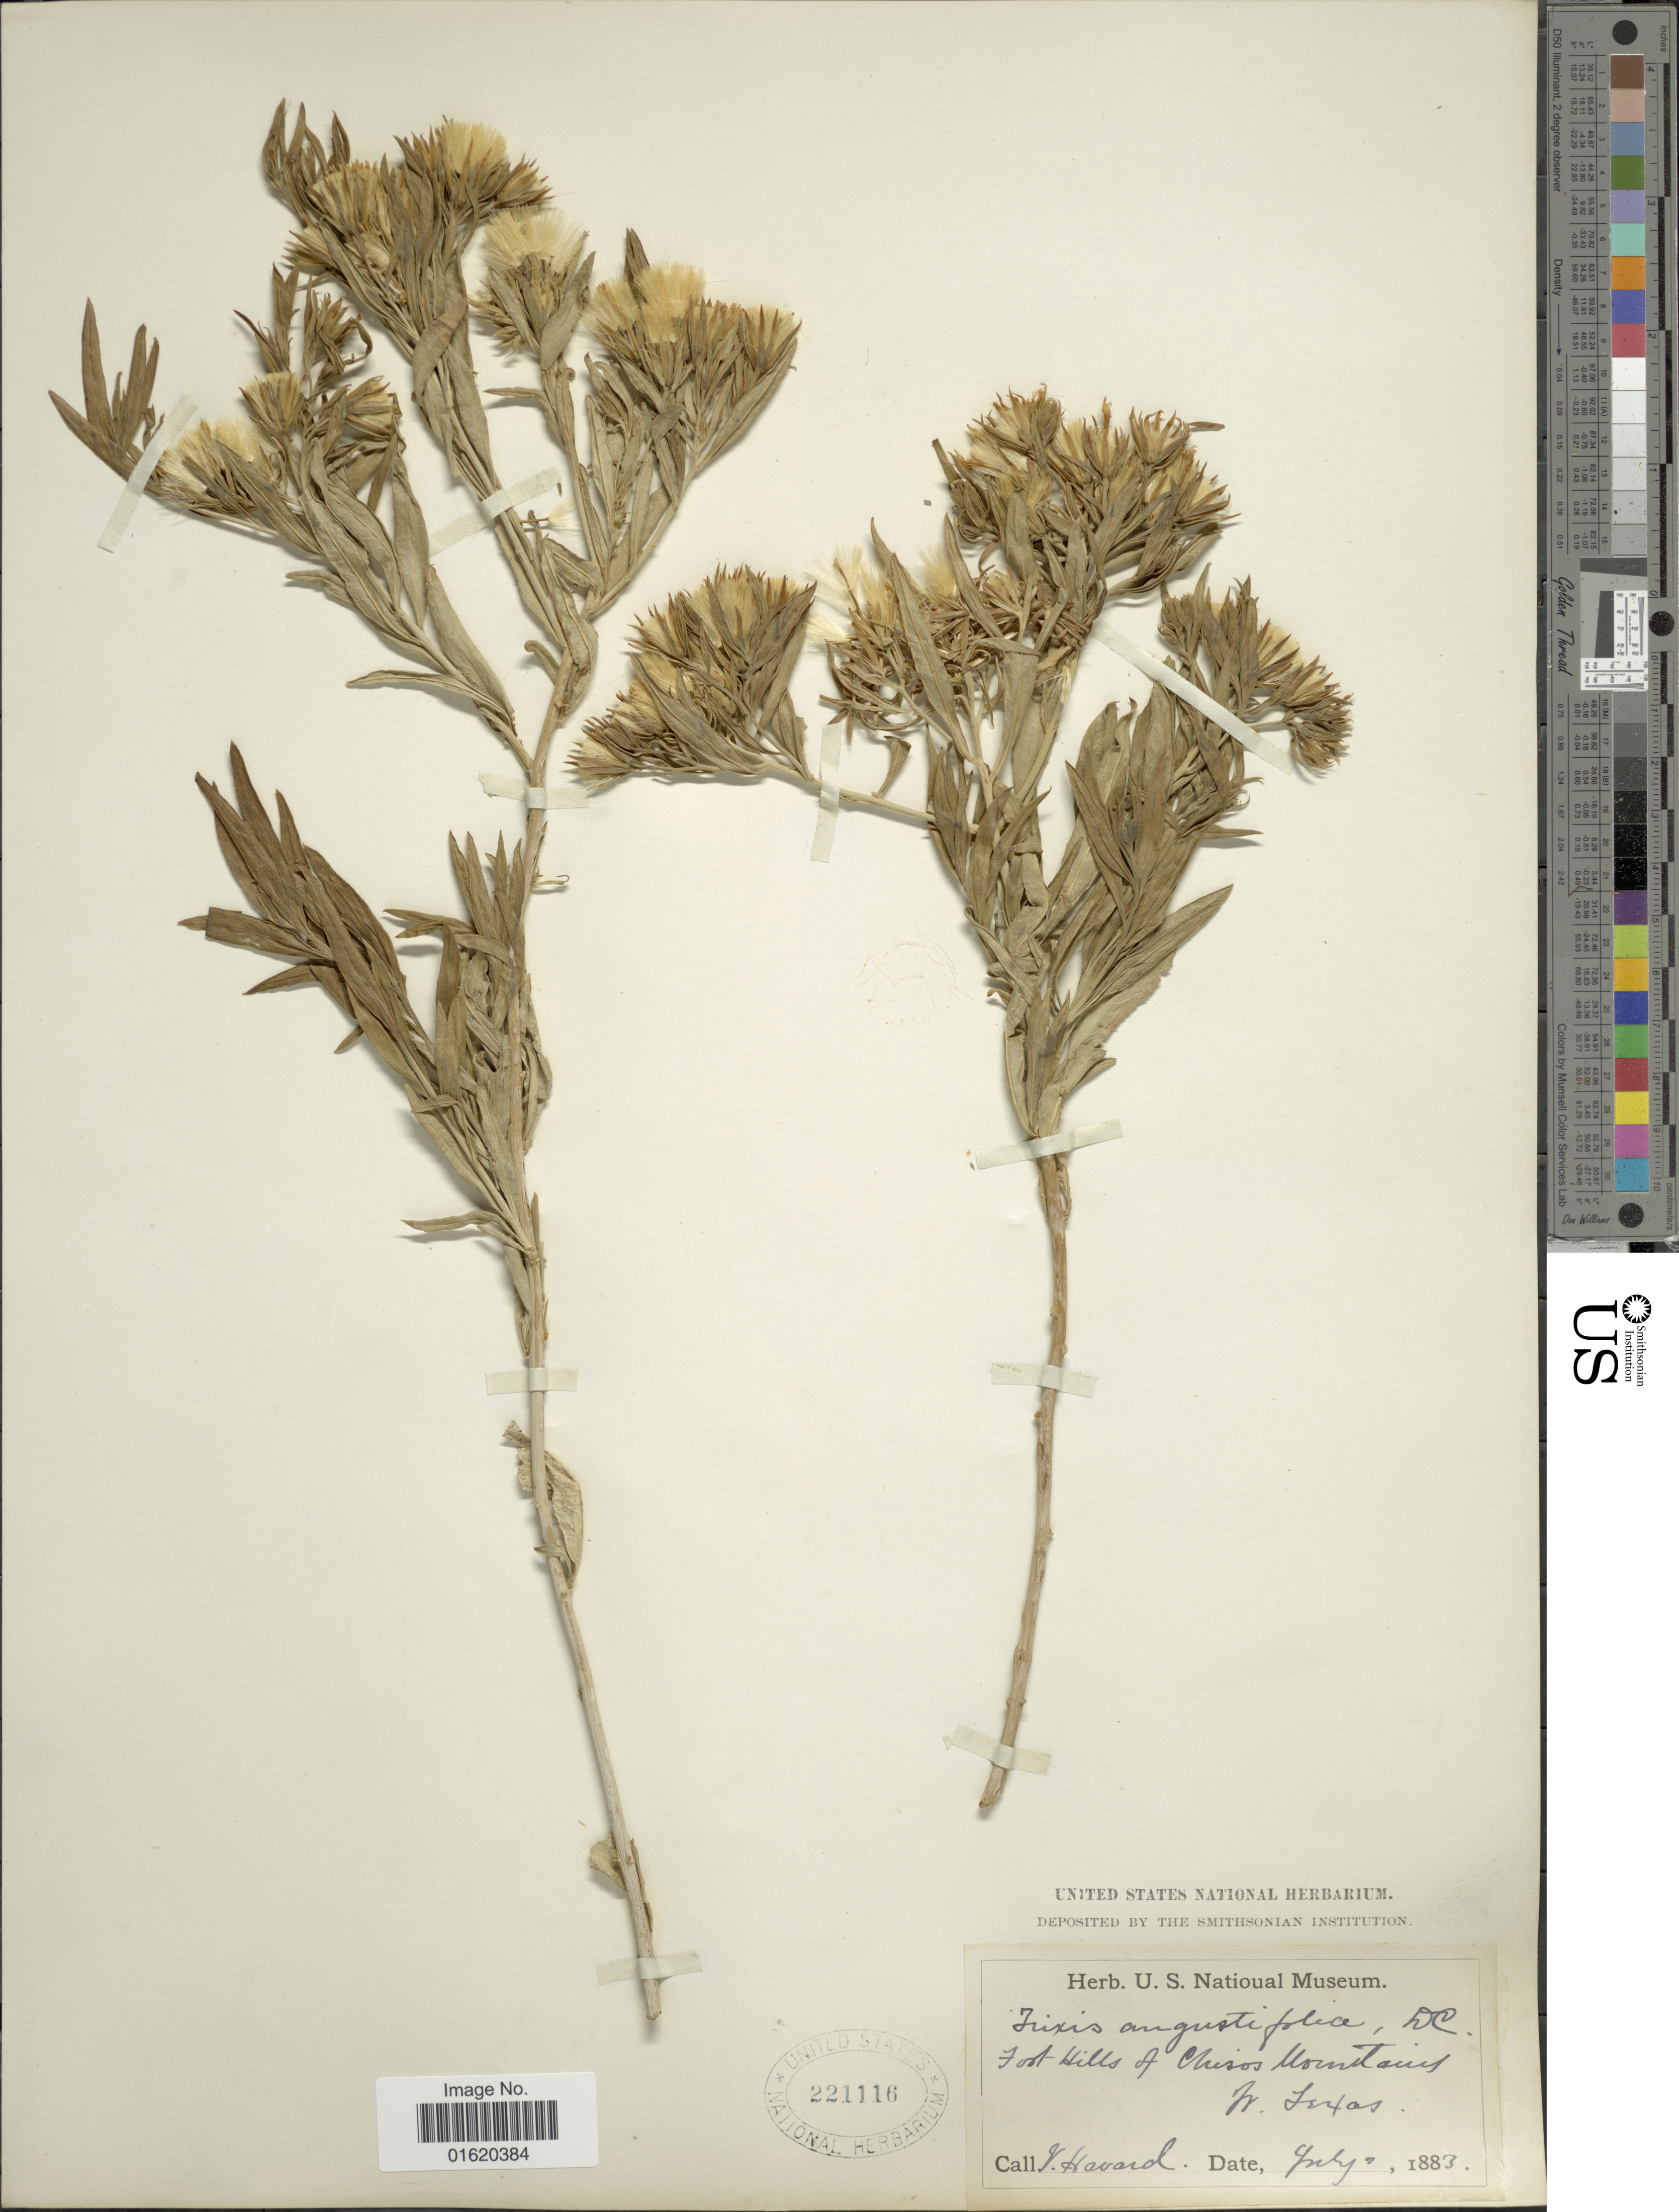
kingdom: Plantae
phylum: Tracheophyta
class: Magnoliopsida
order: Asterales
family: Asteraceae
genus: Trixis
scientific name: Trixis californica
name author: Kellogg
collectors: V. Havard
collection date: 1883-07-07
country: United States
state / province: Texas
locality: Fort Hills of Chisos Mountains, N. Texas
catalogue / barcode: US 21116